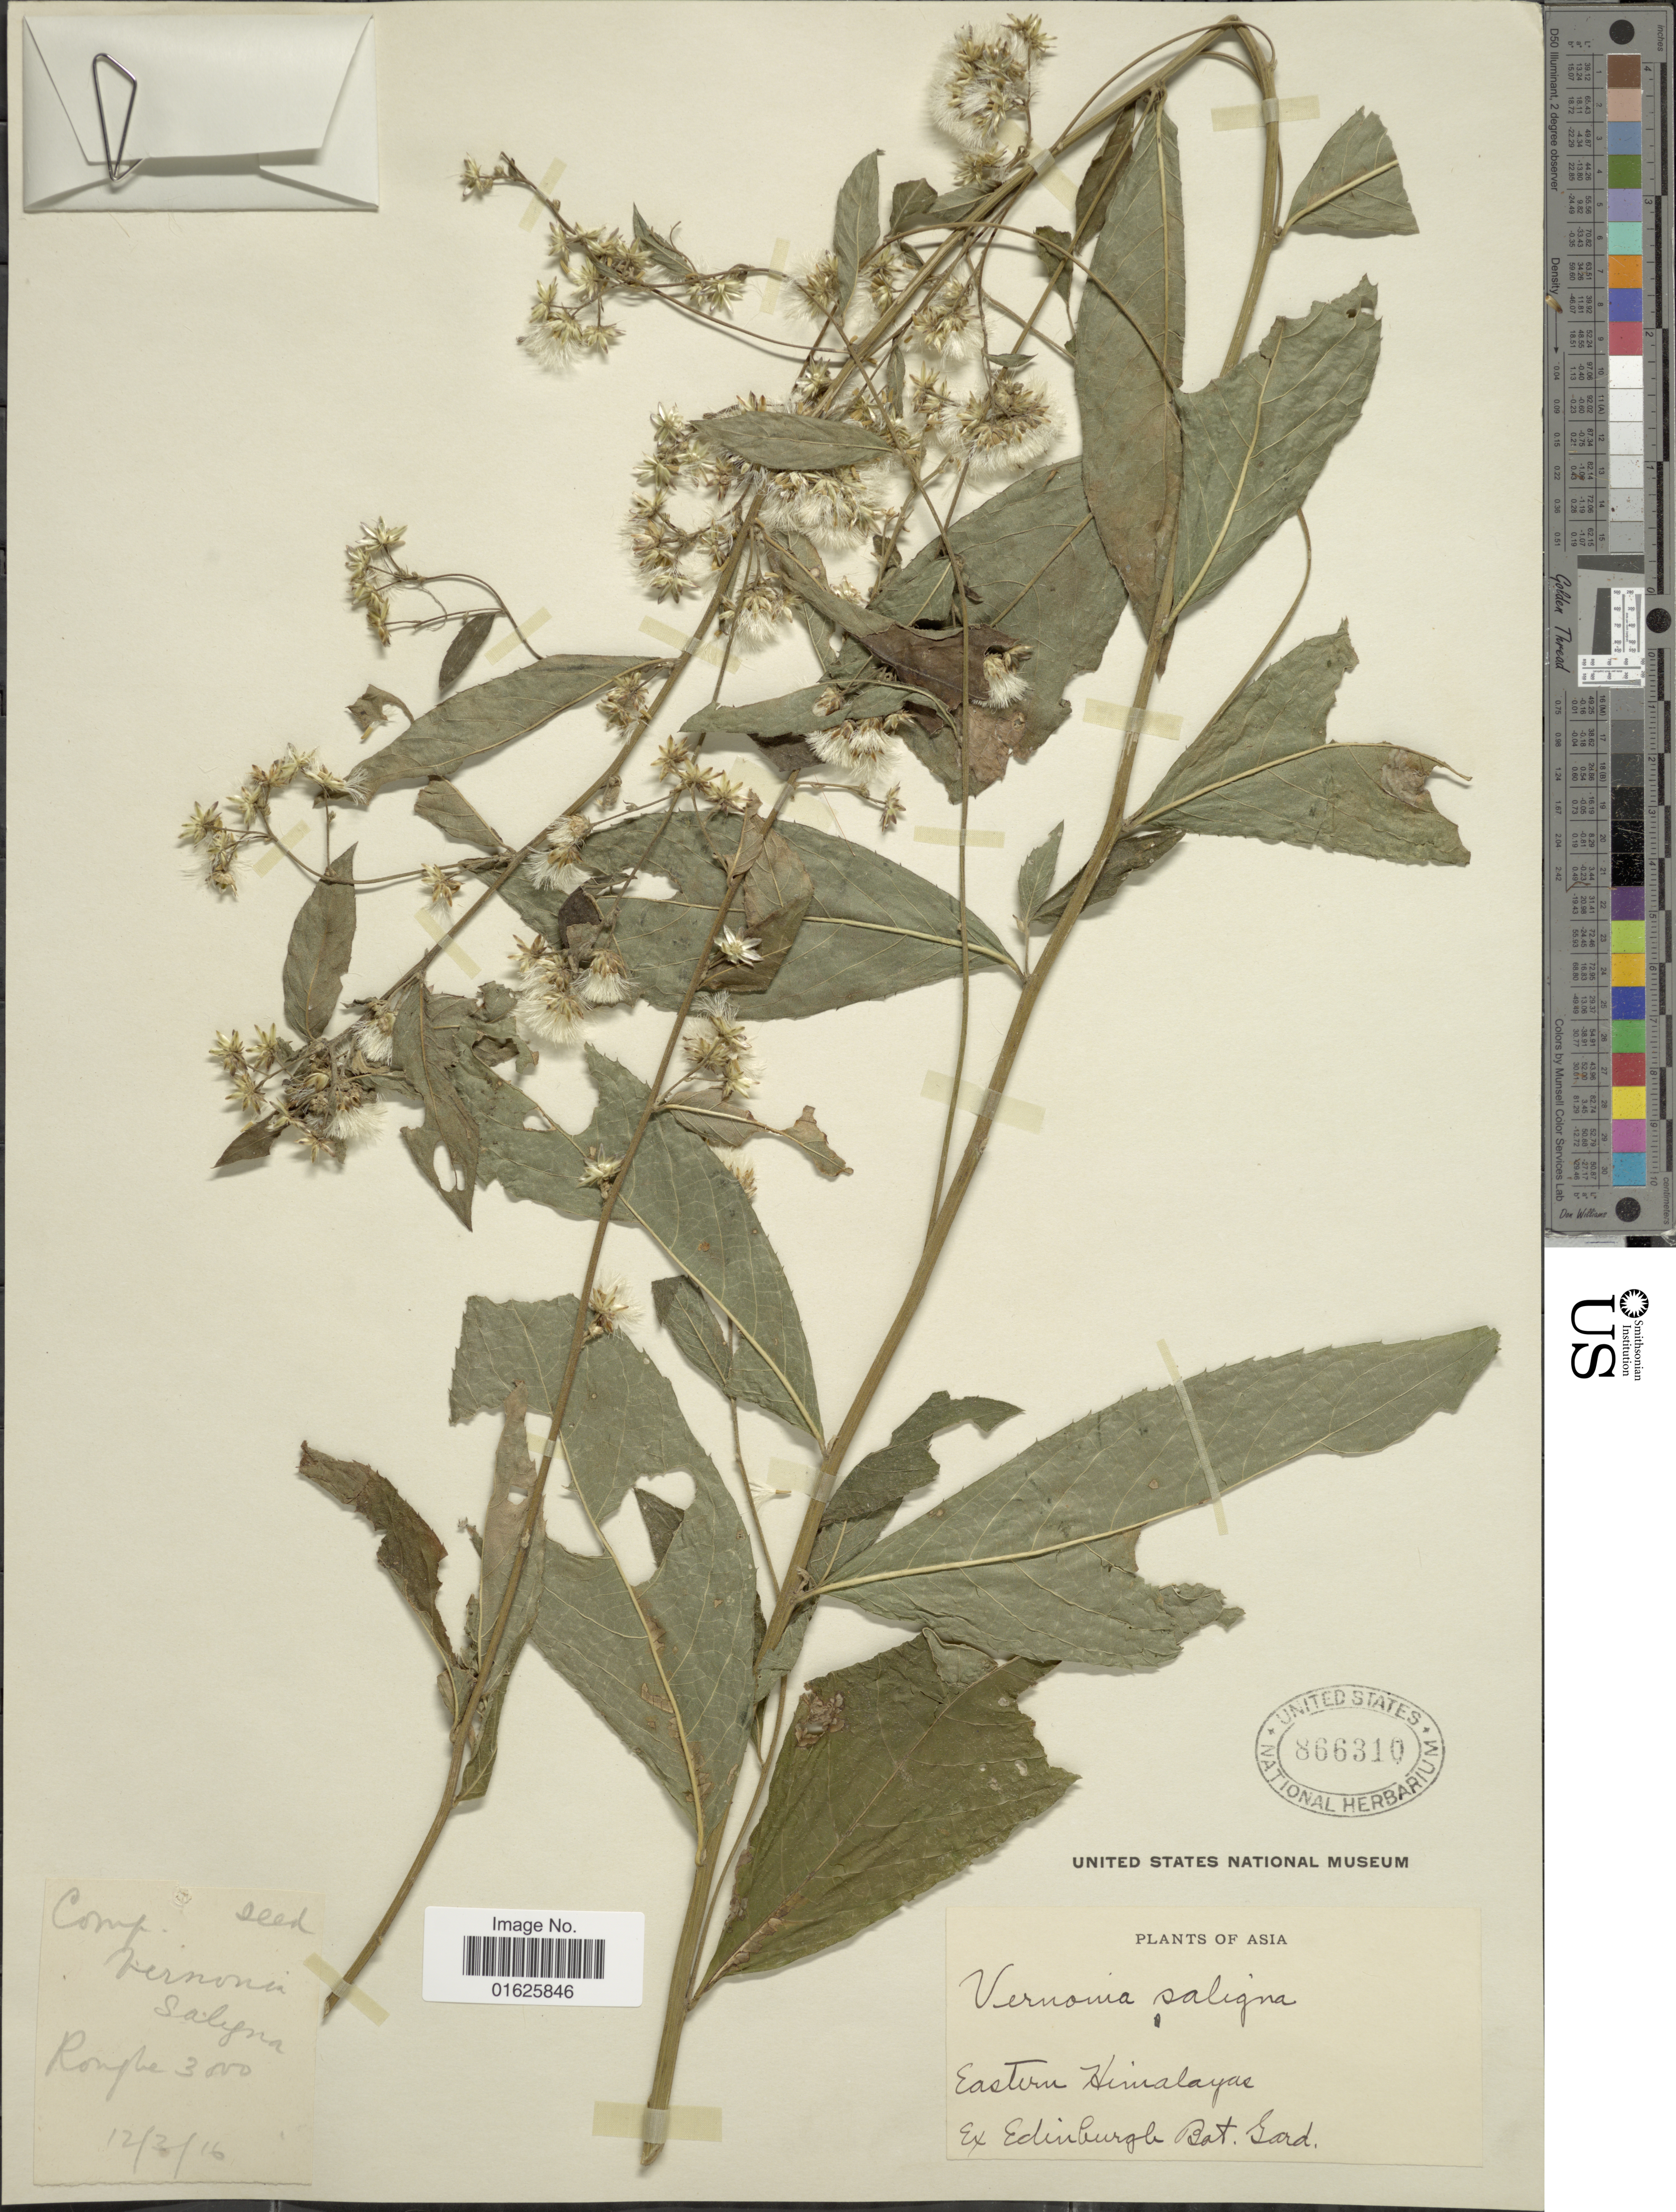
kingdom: Plantae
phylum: Tracheophyta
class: Magnoliopsida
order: Asterales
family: Asteraceae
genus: Acilepis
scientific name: Acilepis saligna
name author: (DC.) H. Rob.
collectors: Edinburg Bot. Gard.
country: India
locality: Asia, Eastern Himalaya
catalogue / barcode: US 866310